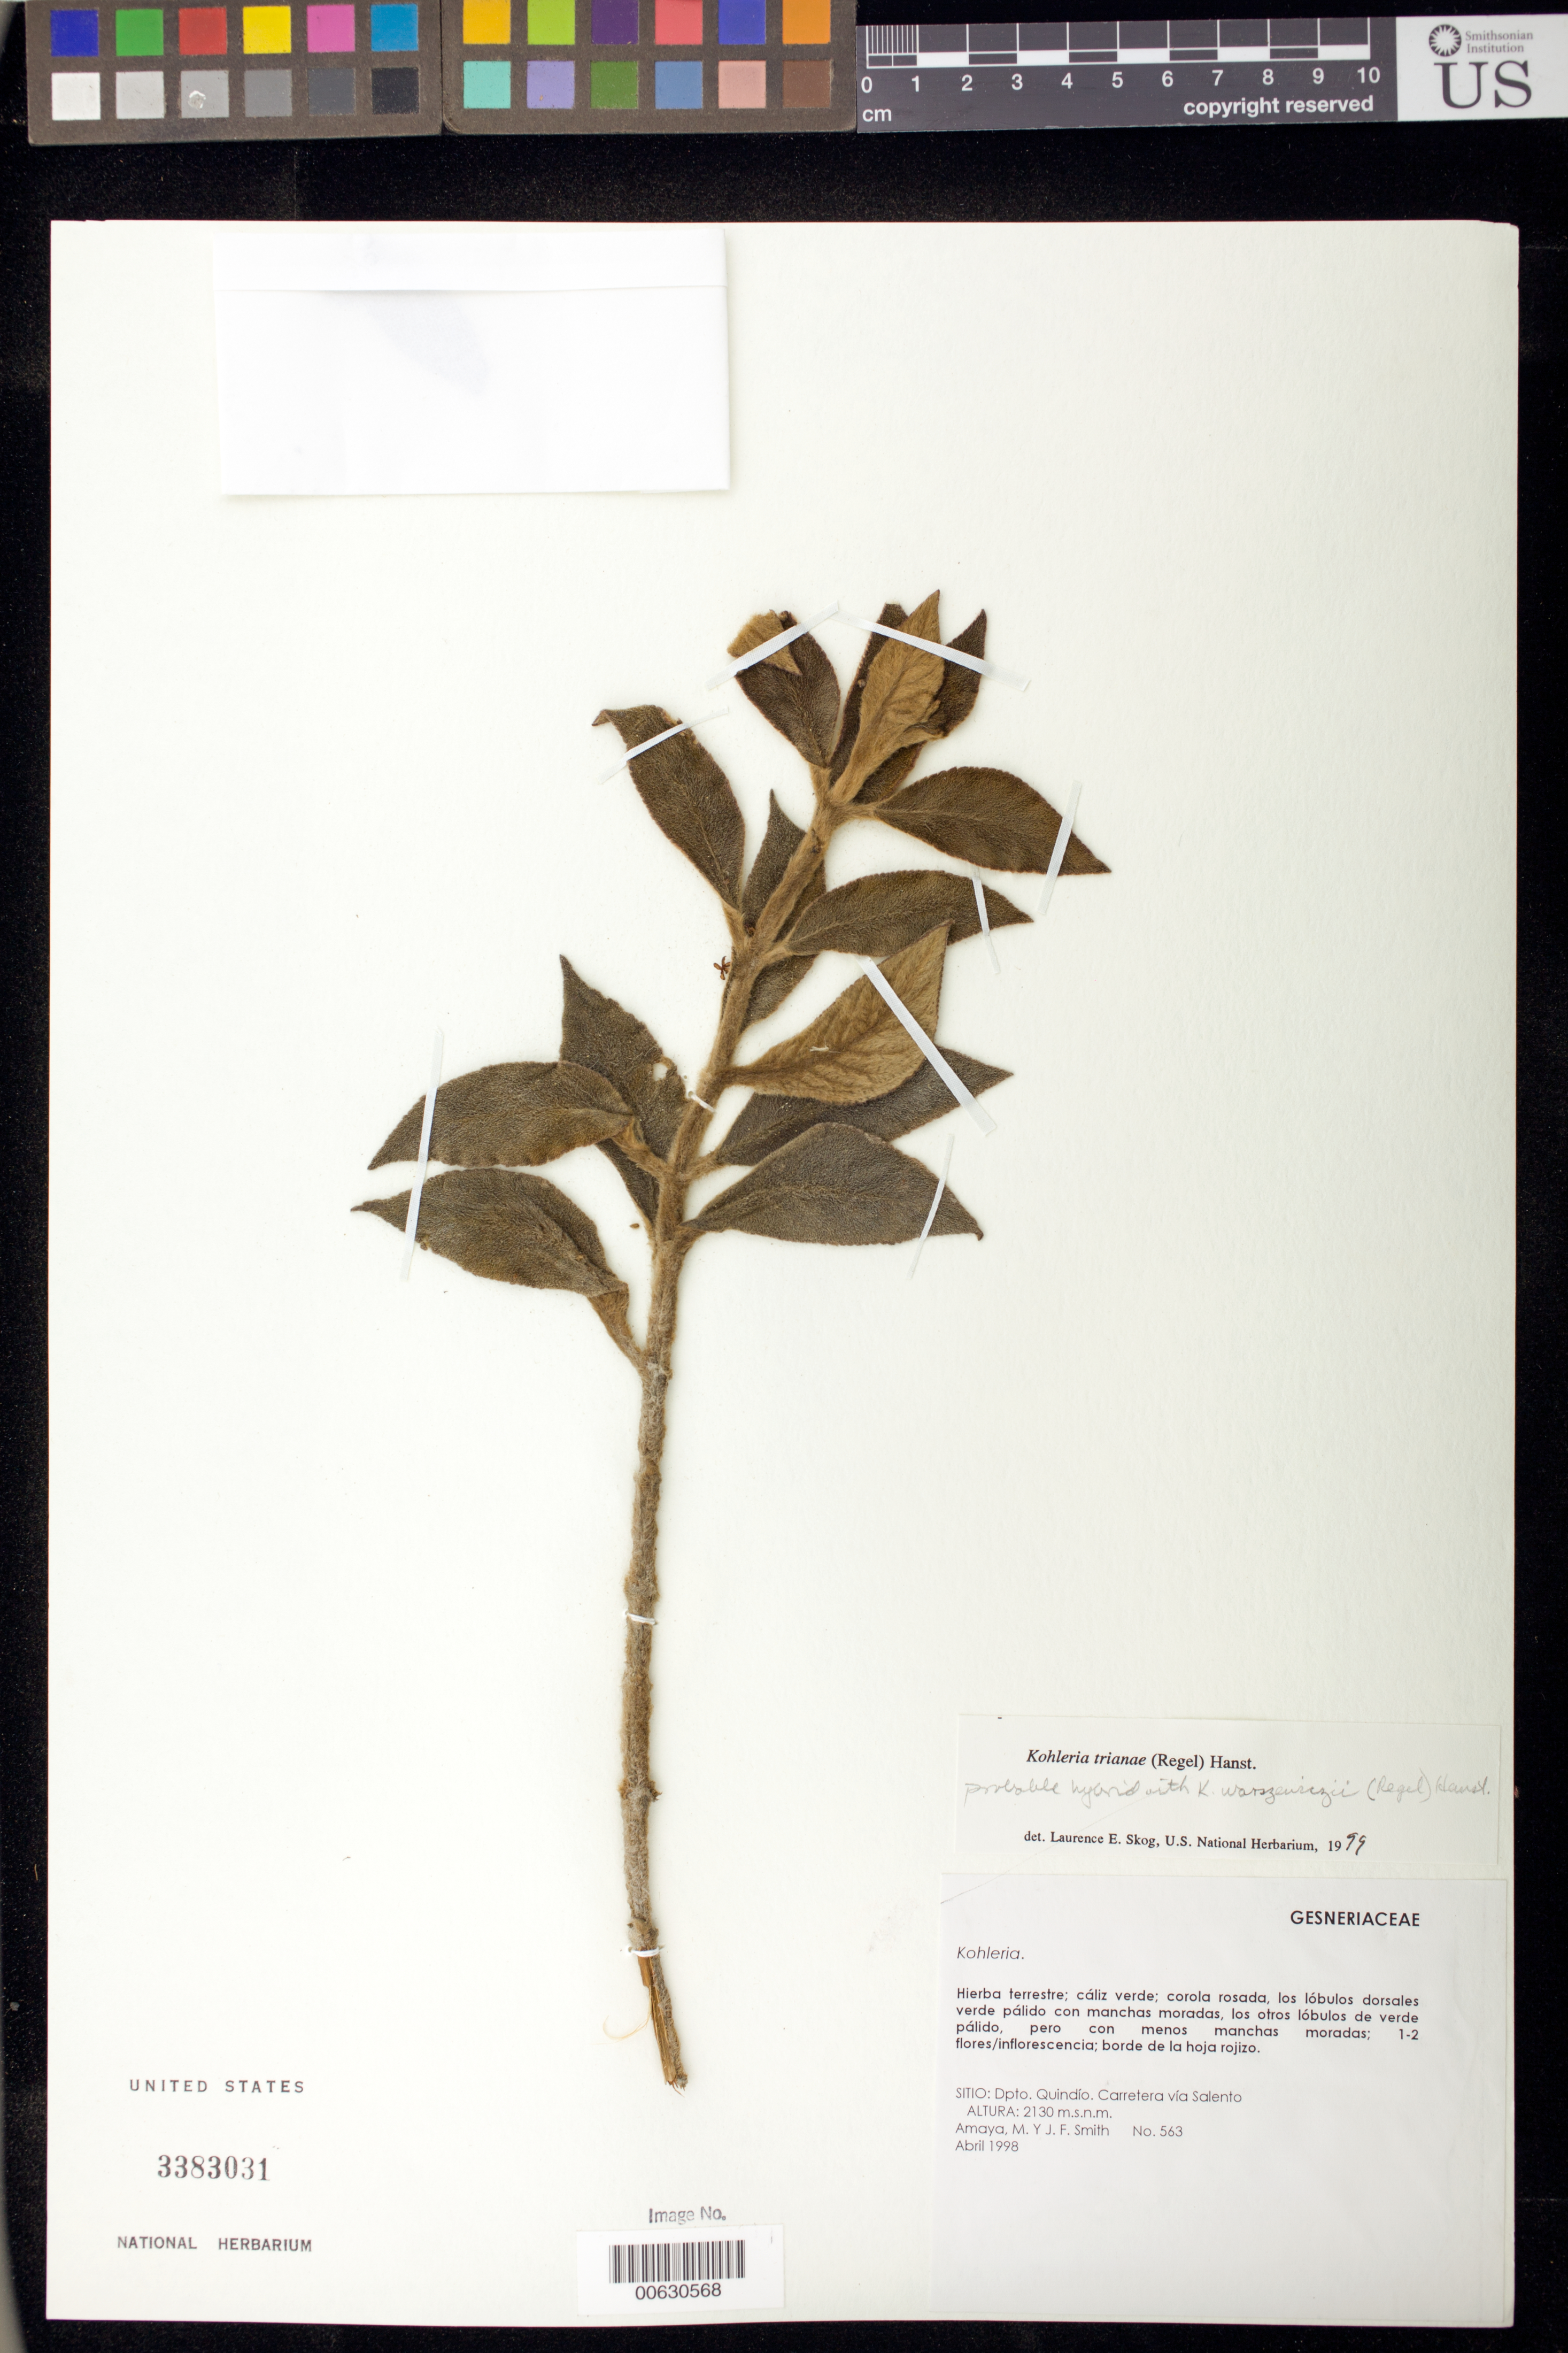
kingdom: Plantae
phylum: Tracheophyta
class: Magnoliopsida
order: Lamiales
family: Gesneriaceae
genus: Kohleria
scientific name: Kohleria hybrid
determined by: Skog, Laurence E.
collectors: M. Amaya & J. F. Smith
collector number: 563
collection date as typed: Apr 1998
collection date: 1998-04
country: Colombia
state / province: Quindío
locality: Carretera vía Salento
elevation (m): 2130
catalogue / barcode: US 3383031